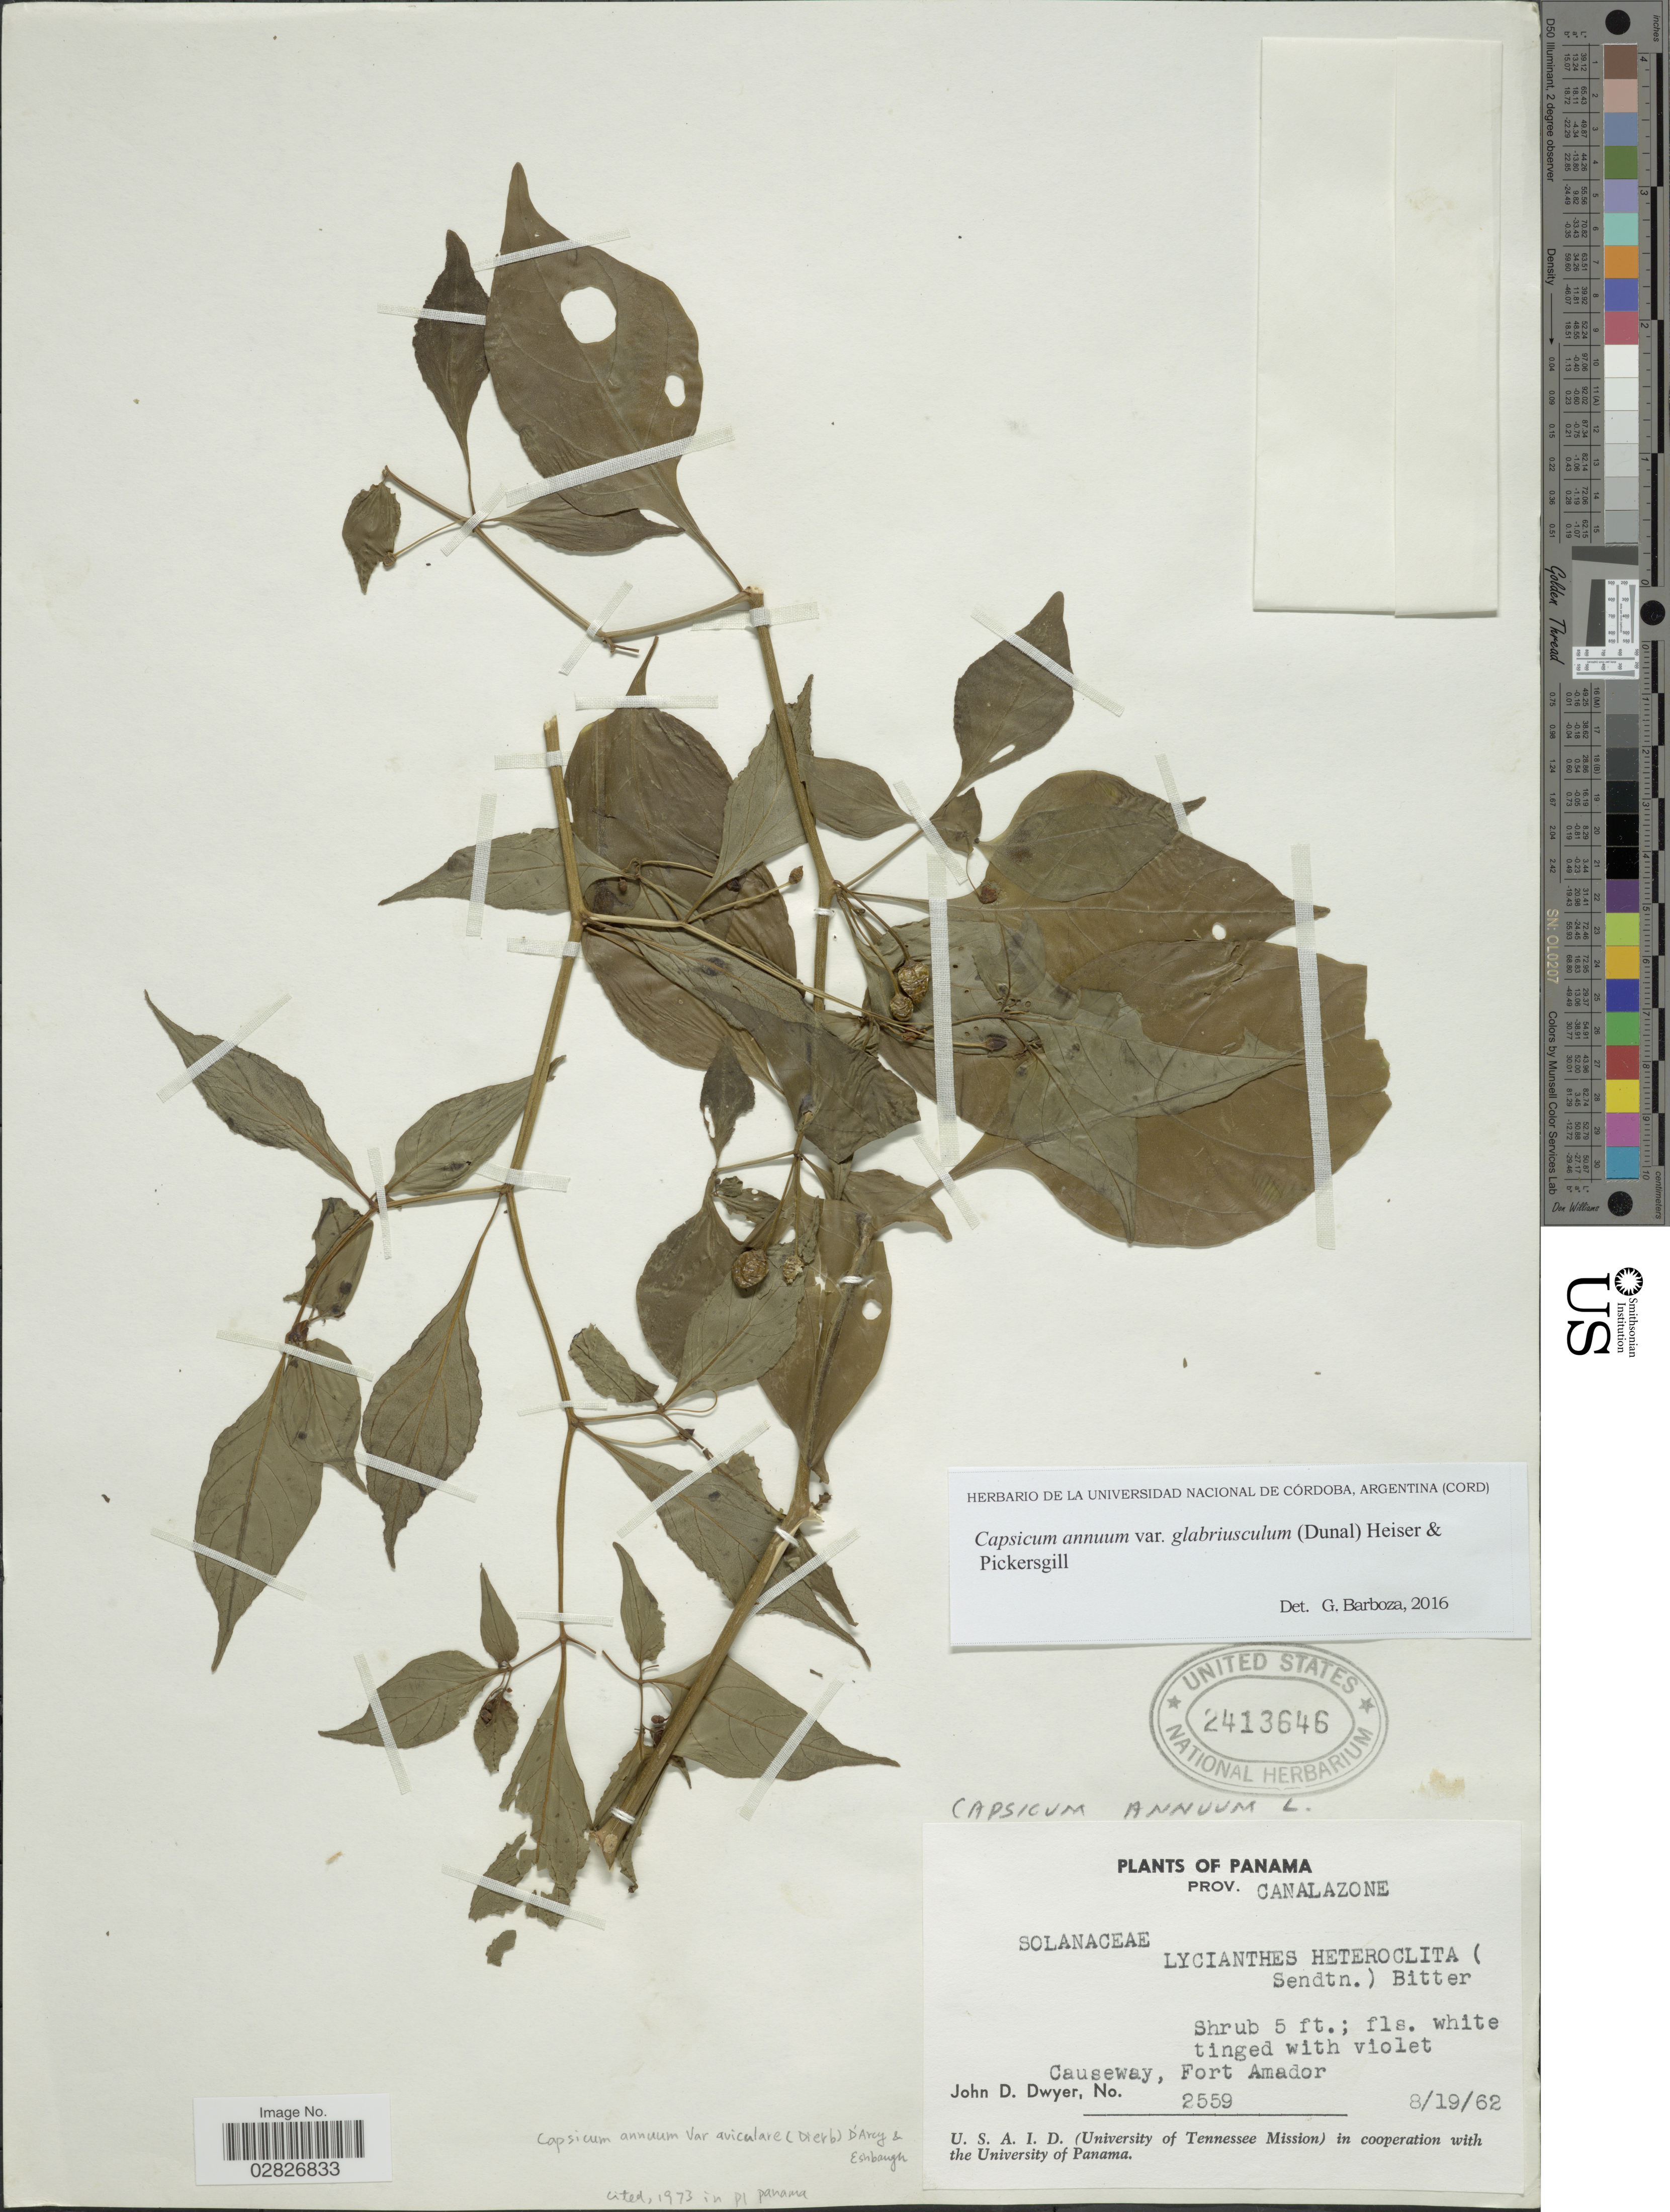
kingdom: Plantae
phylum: Tracheophyta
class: Magnoliopsida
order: Solanales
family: Solanaceae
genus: Capsicum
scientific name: Capsicum annuum var. glabriusculum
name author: (Dunal) Heiser & Pickersgill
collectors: J. D. Dwyer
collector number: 2559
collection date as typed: Transcribed d/m/y: 19/8/62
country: Panama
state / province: Colón / Panamá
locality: Prov. Canalazone, Causeway, Fort Amador.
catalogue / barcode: US 2413646